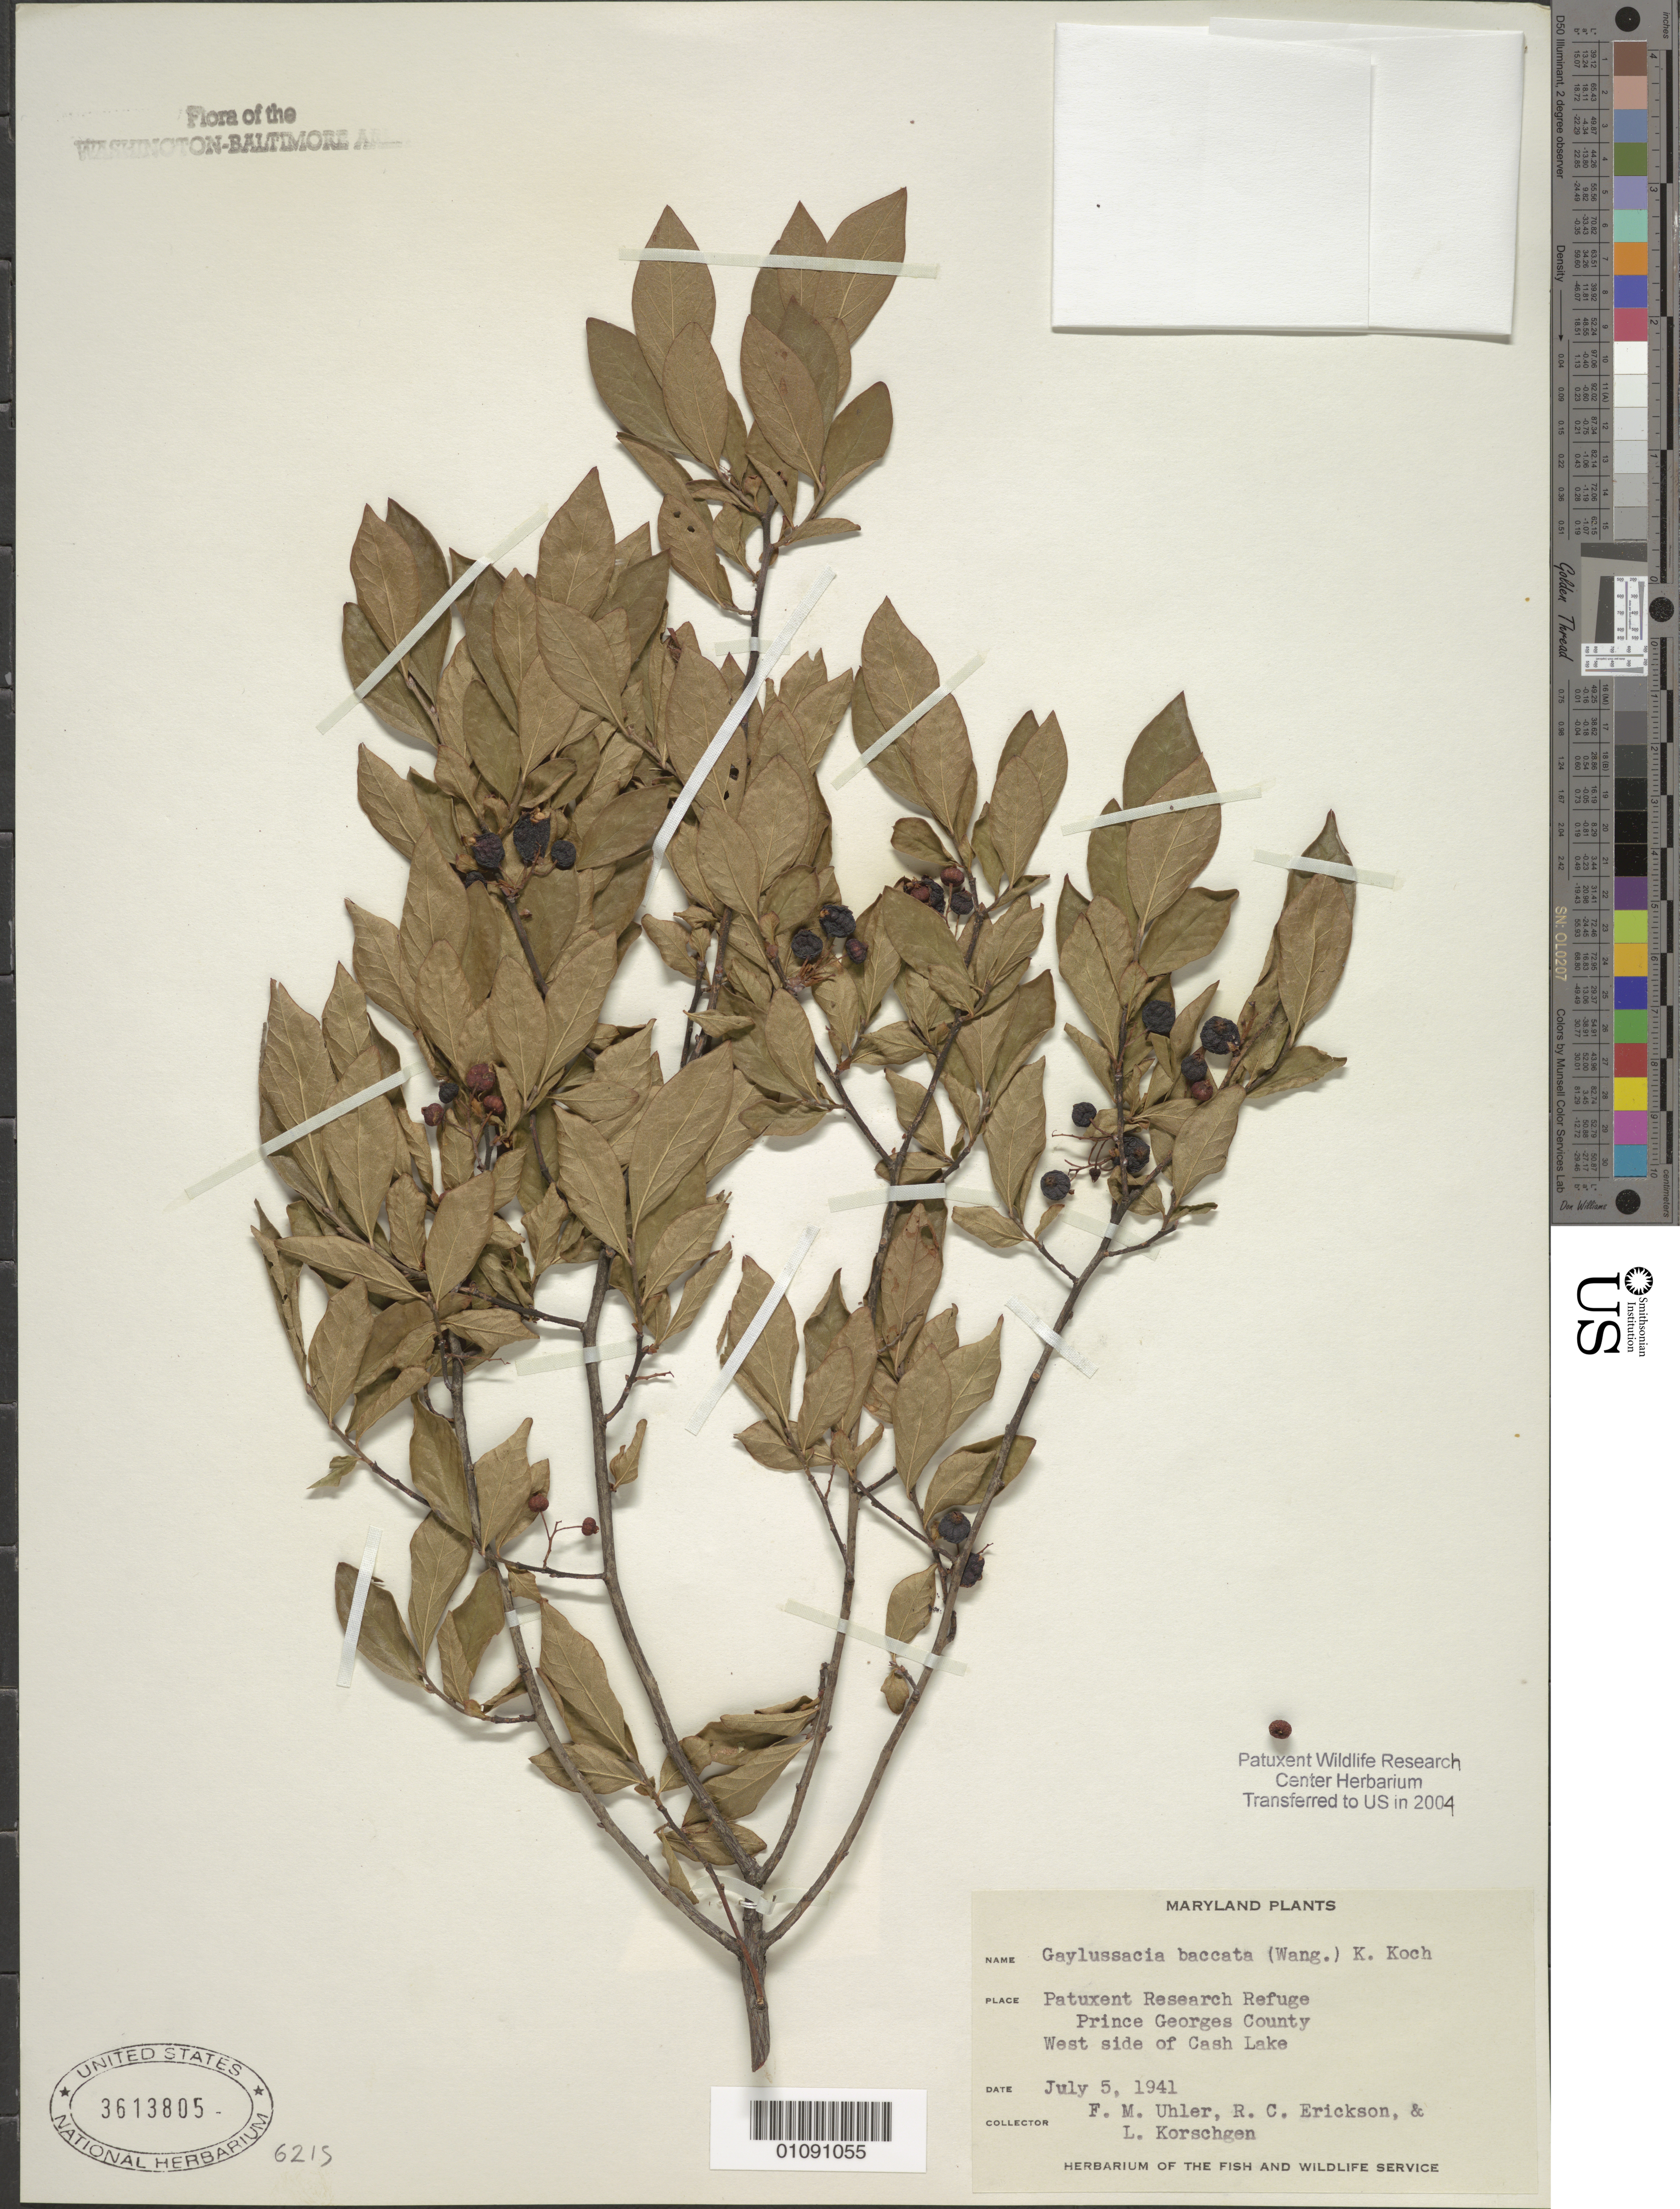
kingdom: Plantae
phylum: Tracheophyta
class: Magnoliopsida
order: Ericales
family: Ericaceae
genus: Gaylussacia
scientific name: Gaylussacia baccata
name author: (Wangenh.) K. Koch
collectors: F. M. Uhler, R. Erickson & L. Korschgen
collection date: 1941-07-05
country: United States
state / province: Maryland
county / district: Prince George's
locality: Patuxent Wildlife Refuge. W. side of Cash Lake.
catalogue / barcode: US 3613805